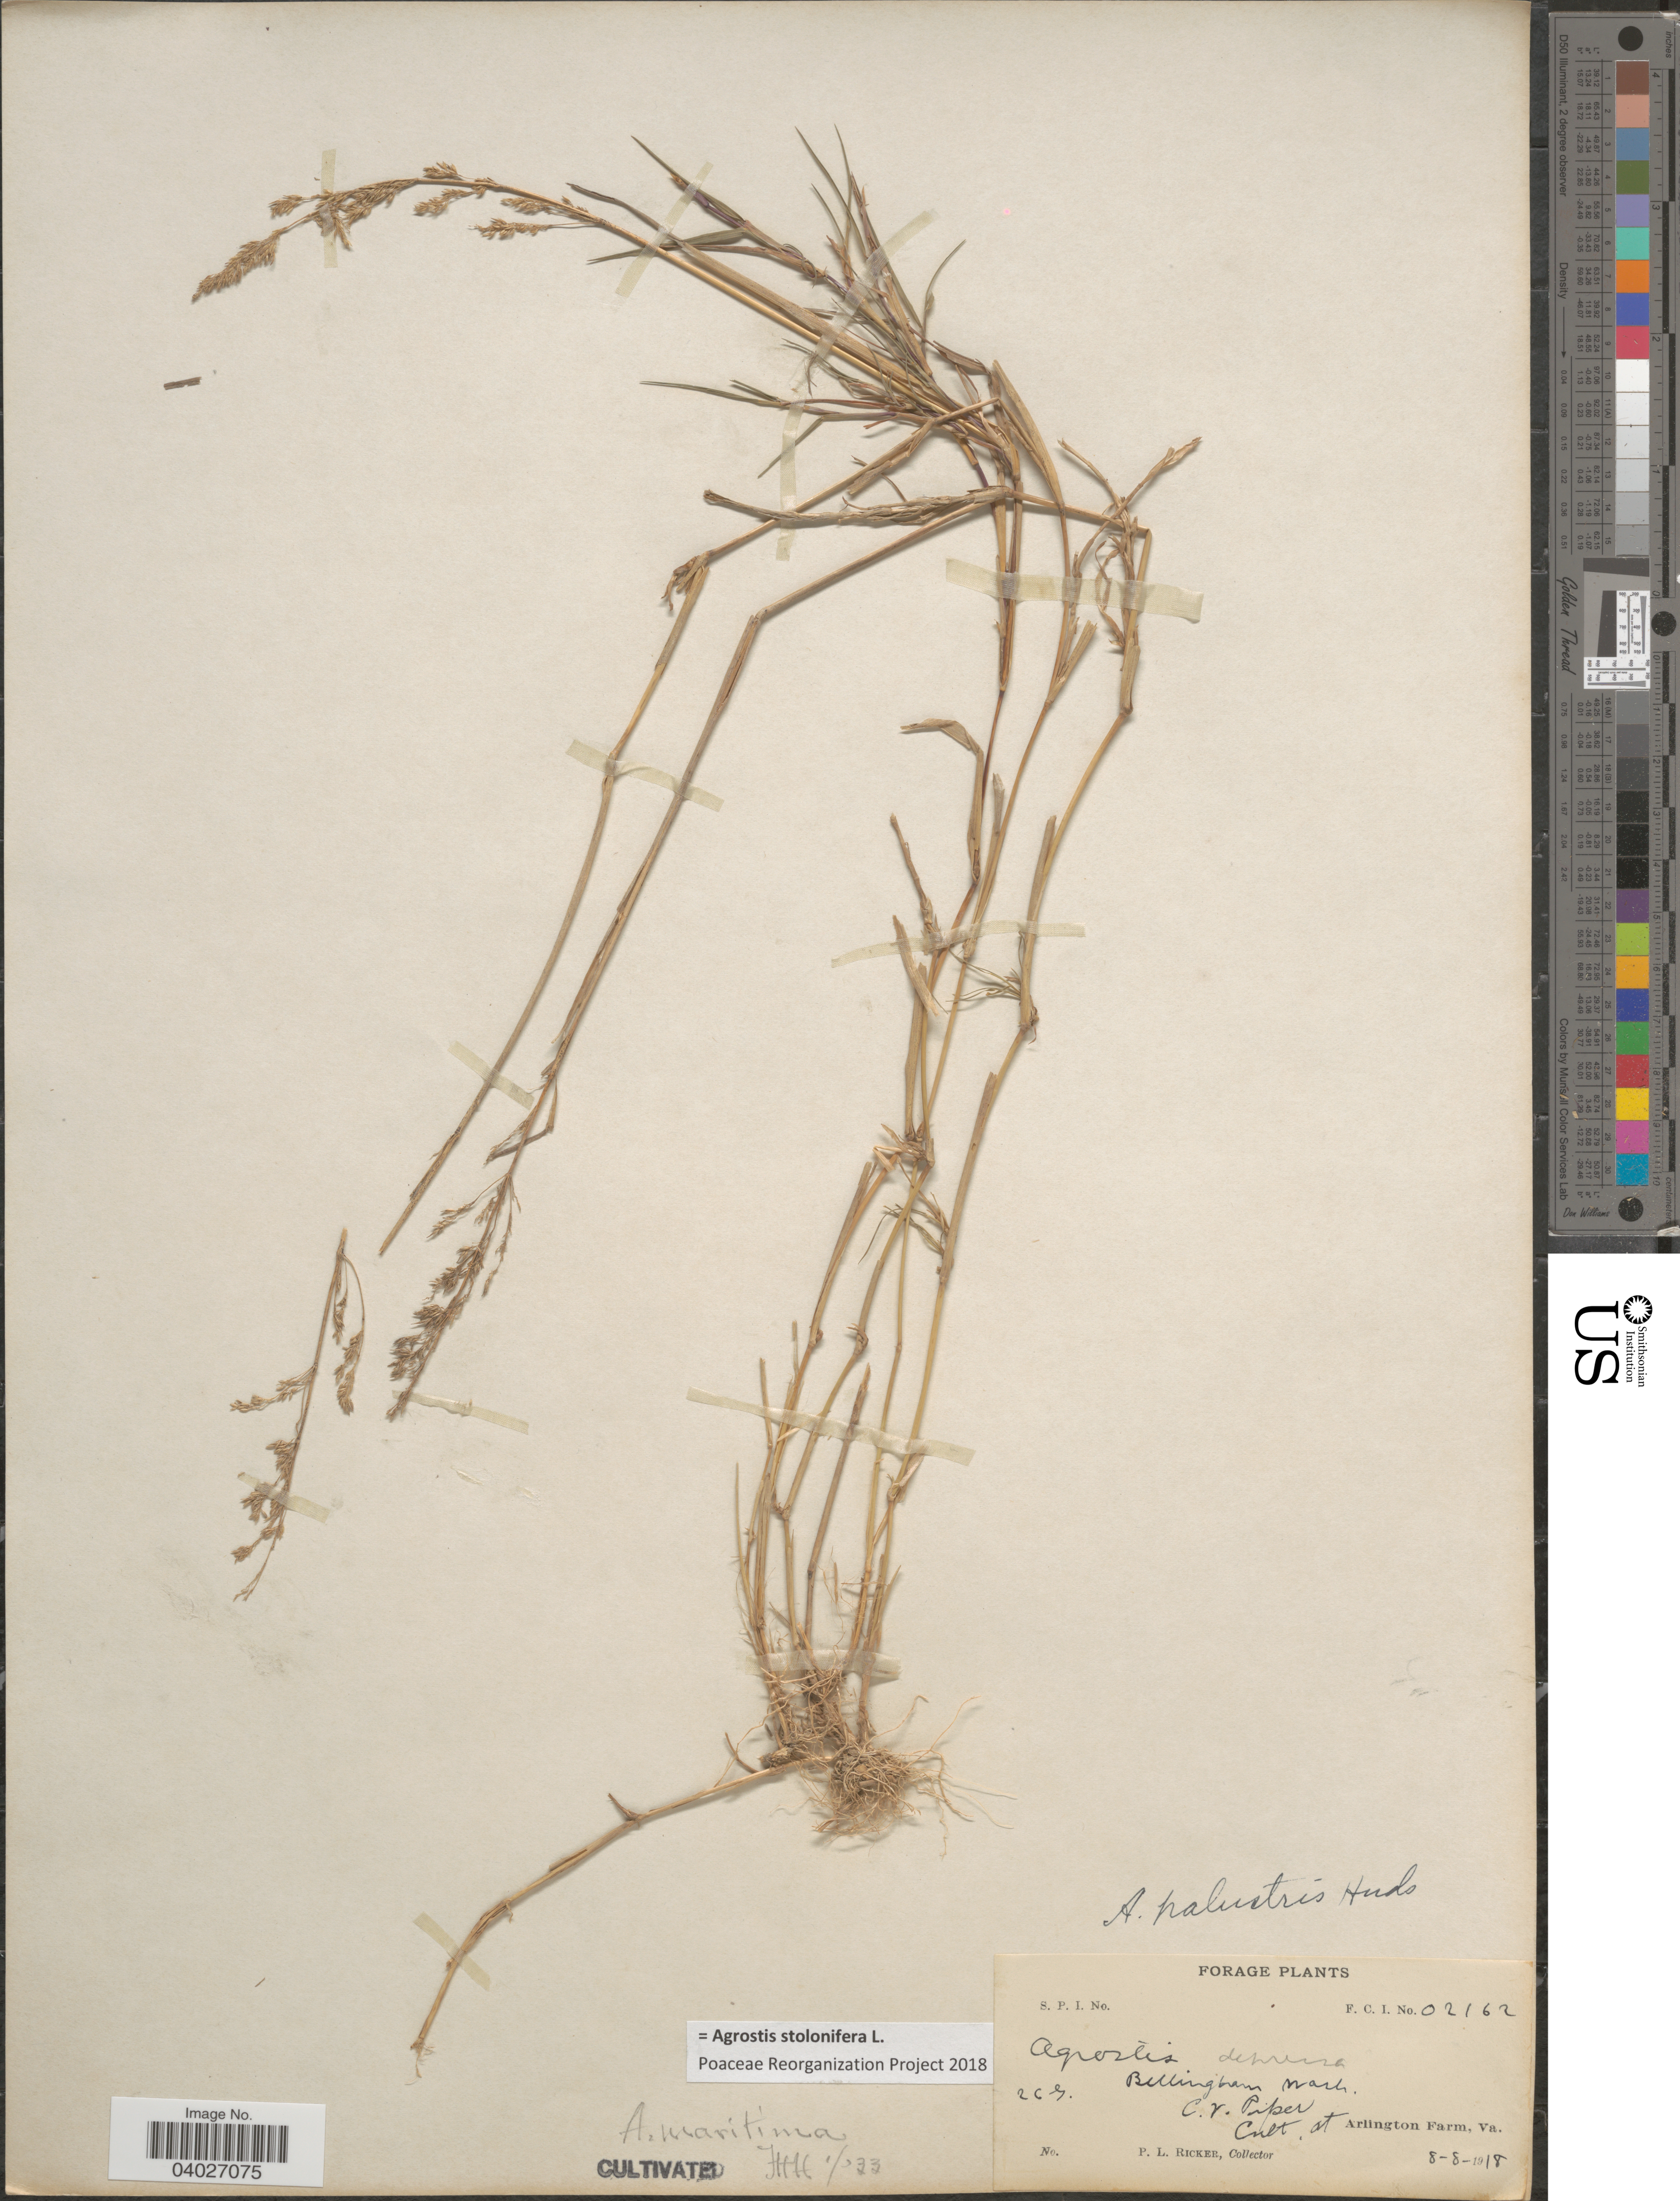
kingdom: Plantae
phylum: Tracheophyta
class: Liliopsida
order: Poales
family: Poaceae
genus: Agrostis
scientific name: Agrostis stolonifera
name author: L.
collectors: C. V. Piper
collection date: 1918-08-08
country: United States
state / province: Virginia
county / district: Arlington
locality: At Arlington Farm.